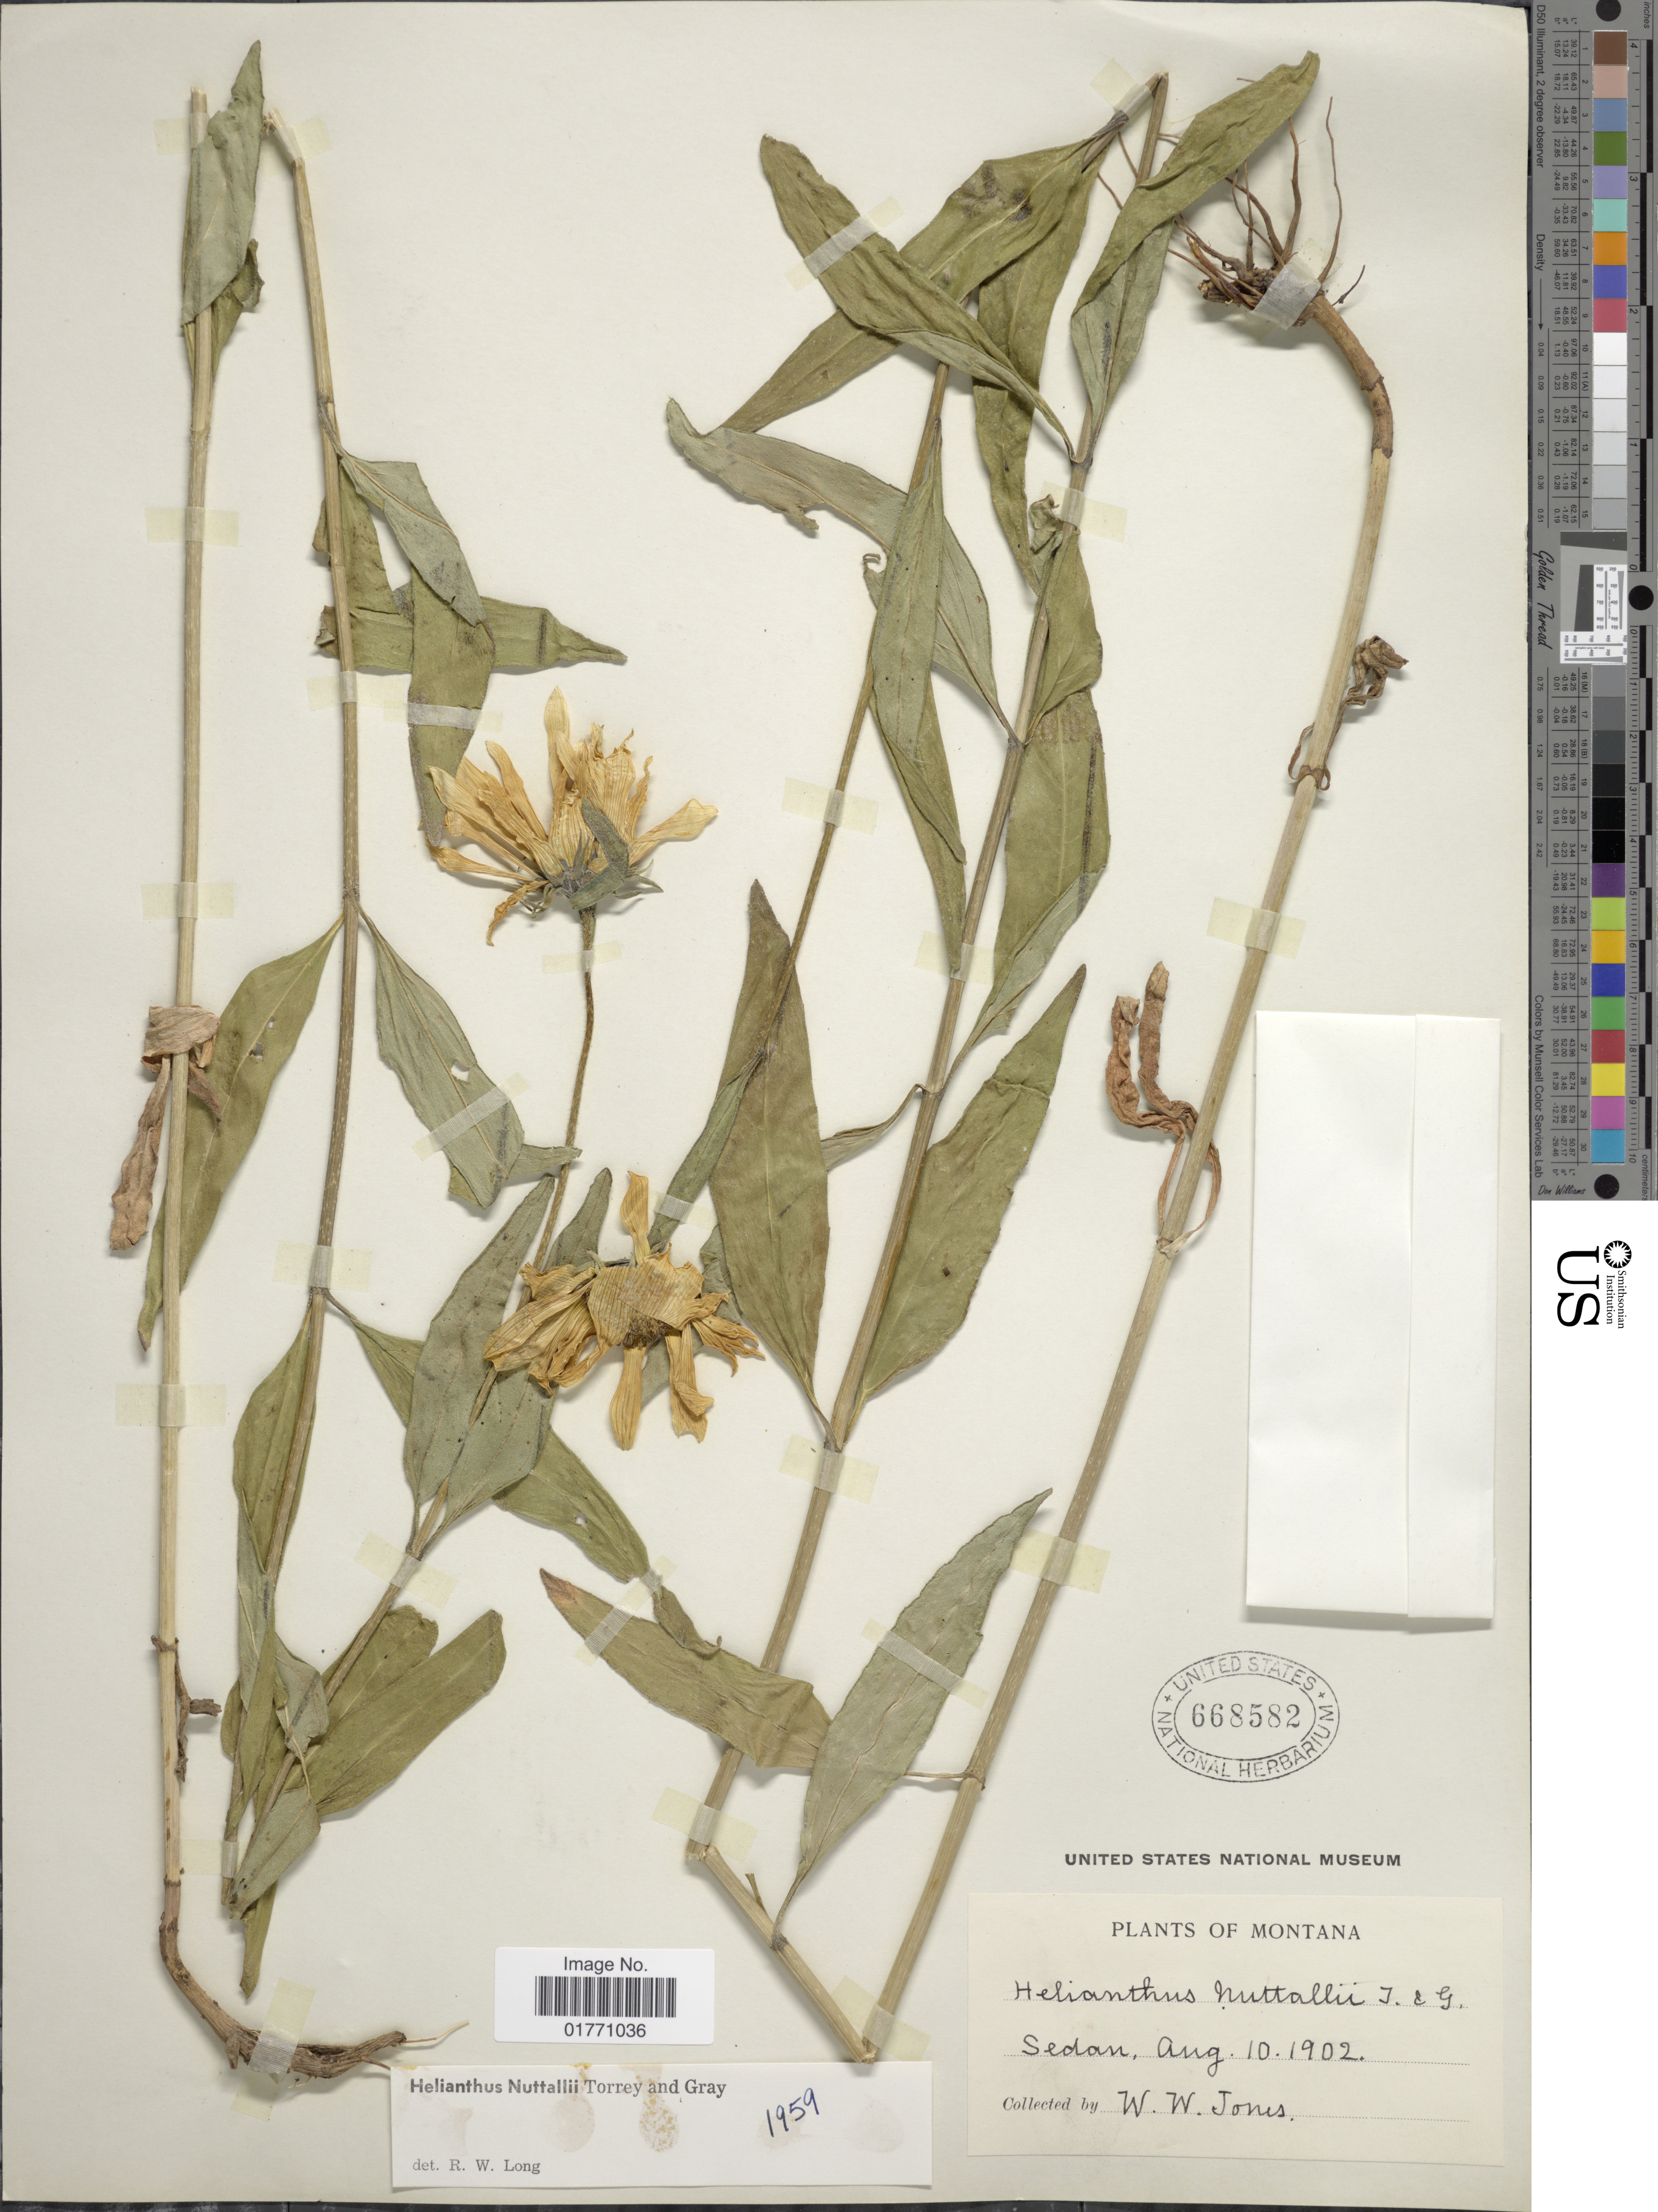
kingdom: Plantae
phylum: Tracheophyta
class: Magnoliopsida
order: Asterales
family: Asteraceae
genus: Helianthus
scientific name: Helianthus nuttallii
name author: Torr. & A. Gray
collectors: W. W. Jones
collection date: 1902-08-10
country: United States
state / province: Montana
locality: Sedon.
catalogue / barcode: US 668582